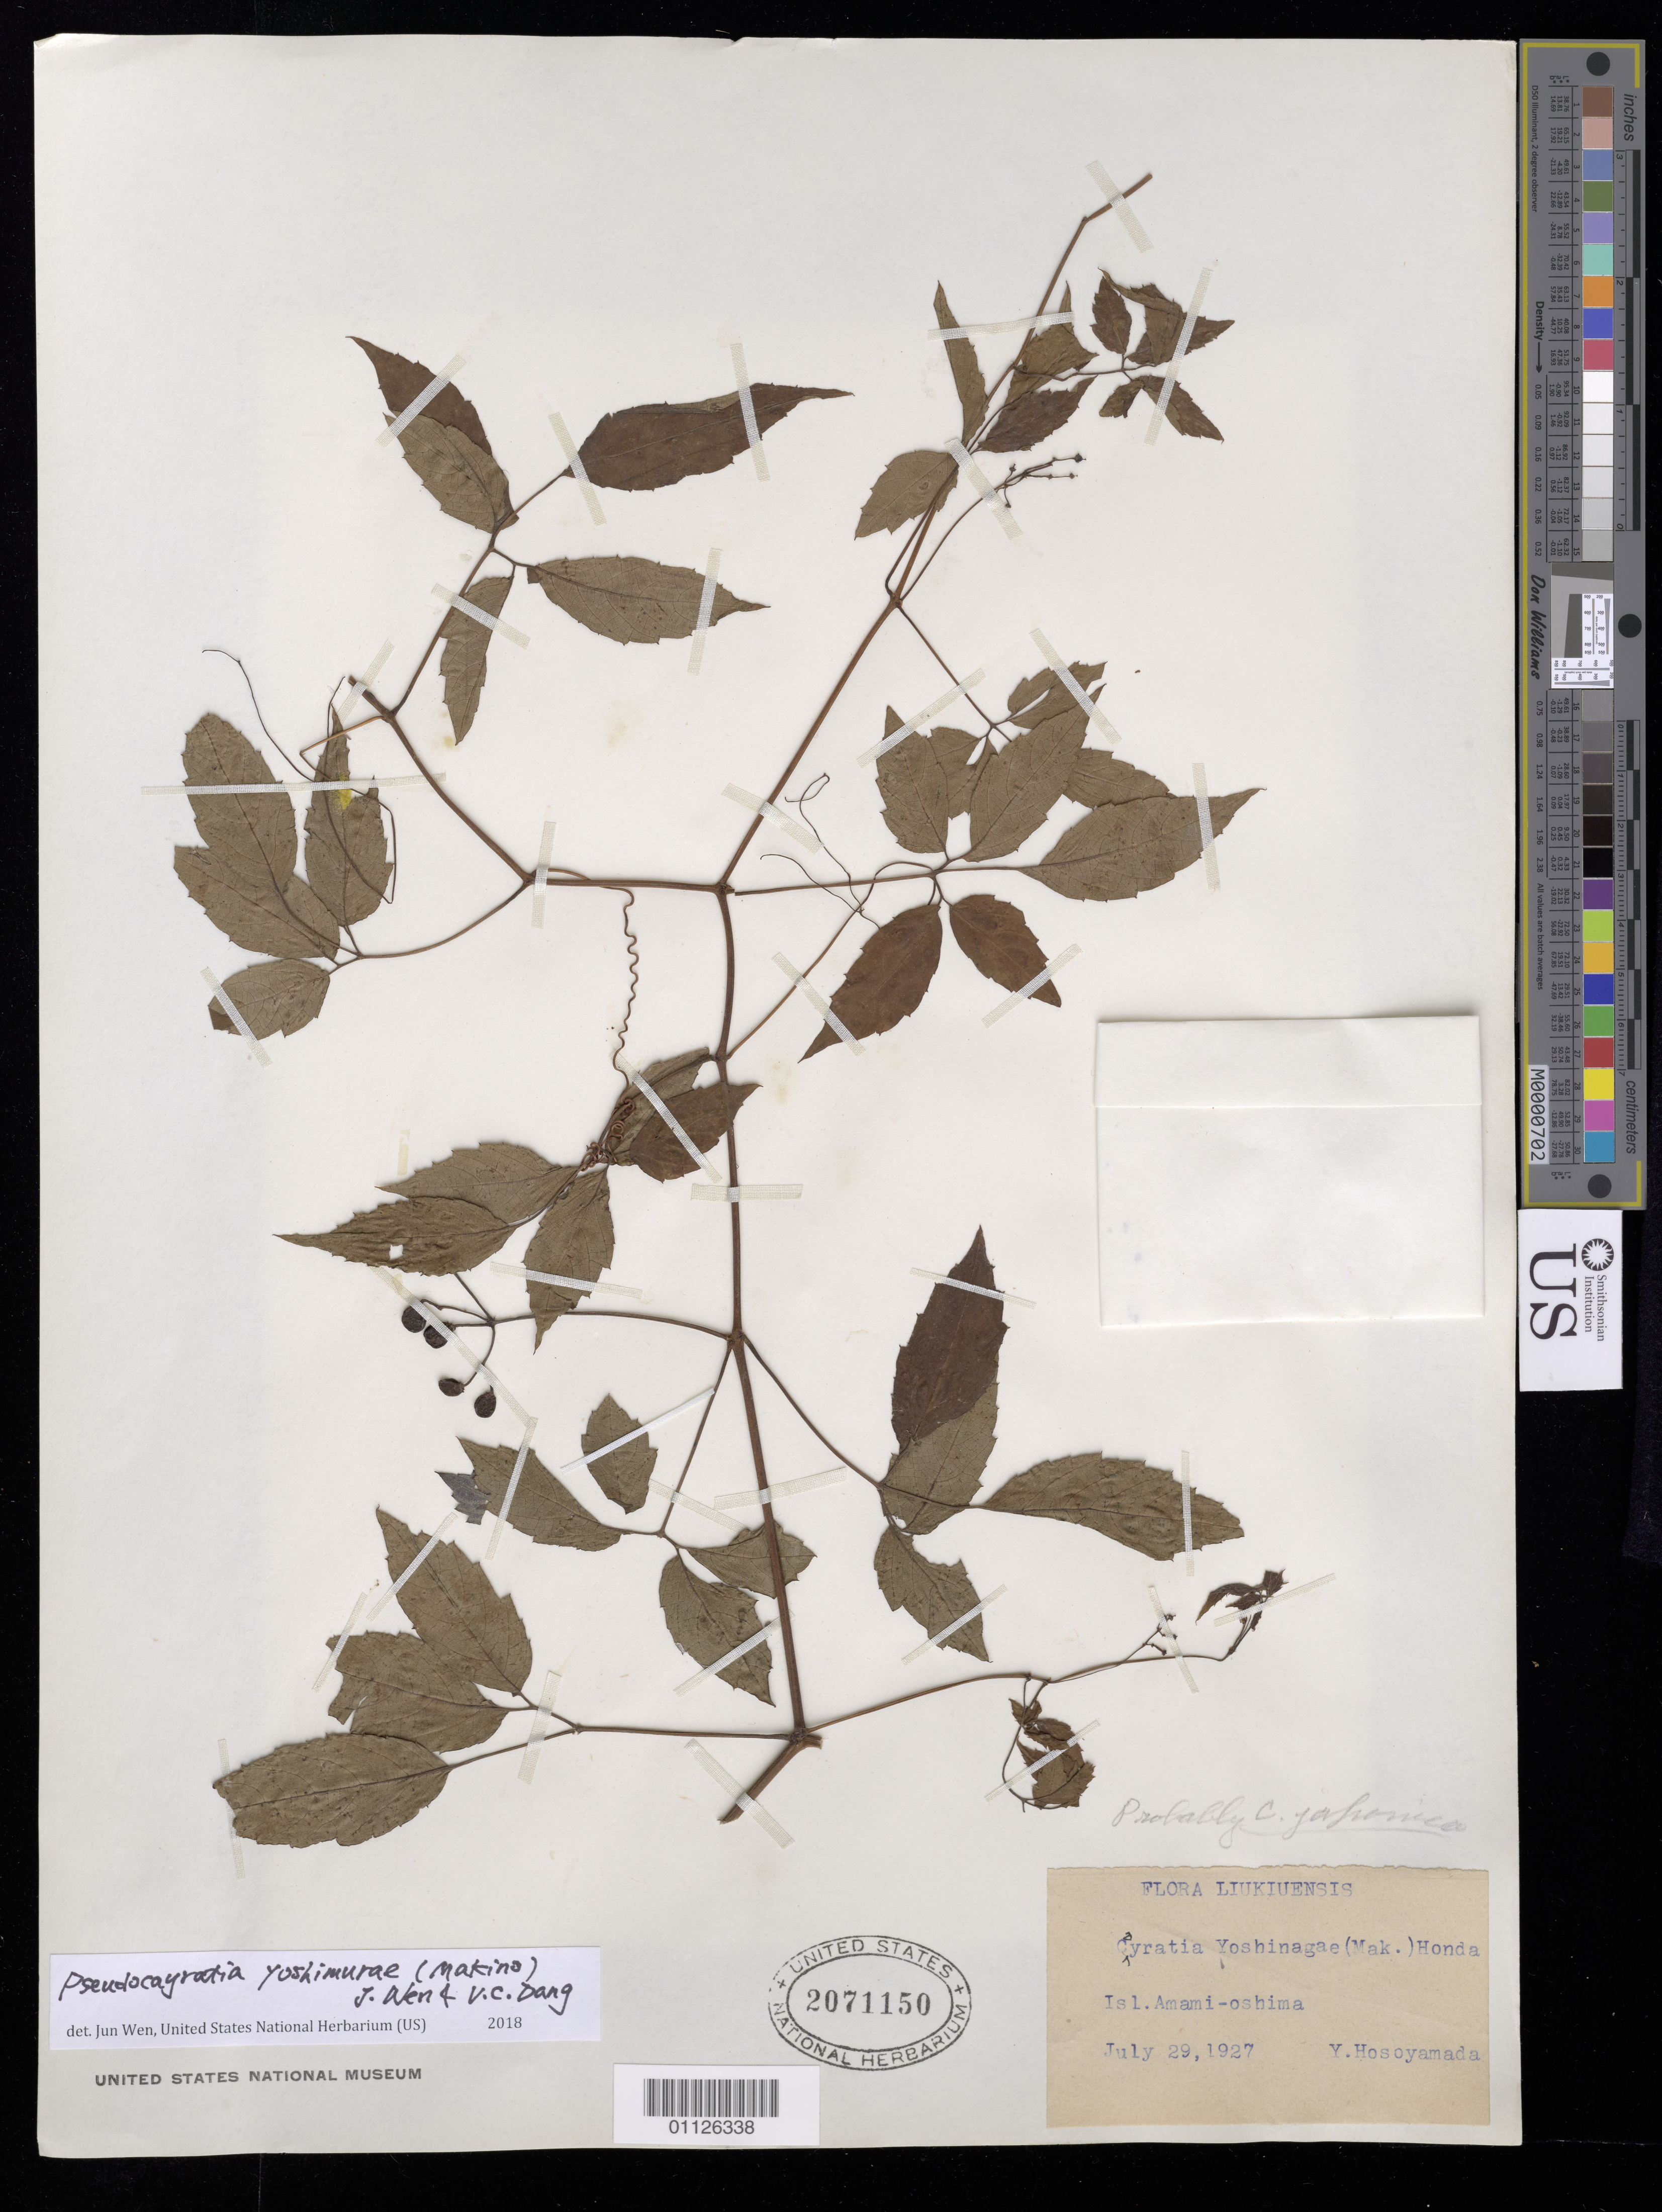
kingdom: Plantae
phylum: Tracheophyta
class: Magnoliopsida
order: Vitales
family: Vitaceae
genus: Pseudocayratia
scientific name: Pseudocayratia yoshimurae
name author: (Makino) J. Wen & Dang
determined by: Wen, Jun, (BOT), Smithsonian Institution - National Museum of Natural History (UNITED STATES)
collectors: Y. Hosoyamada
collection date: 1927-07-29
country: Japan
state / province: Kagosima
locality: Amami Oshima. Amami Islands.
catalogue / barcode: US 2071150